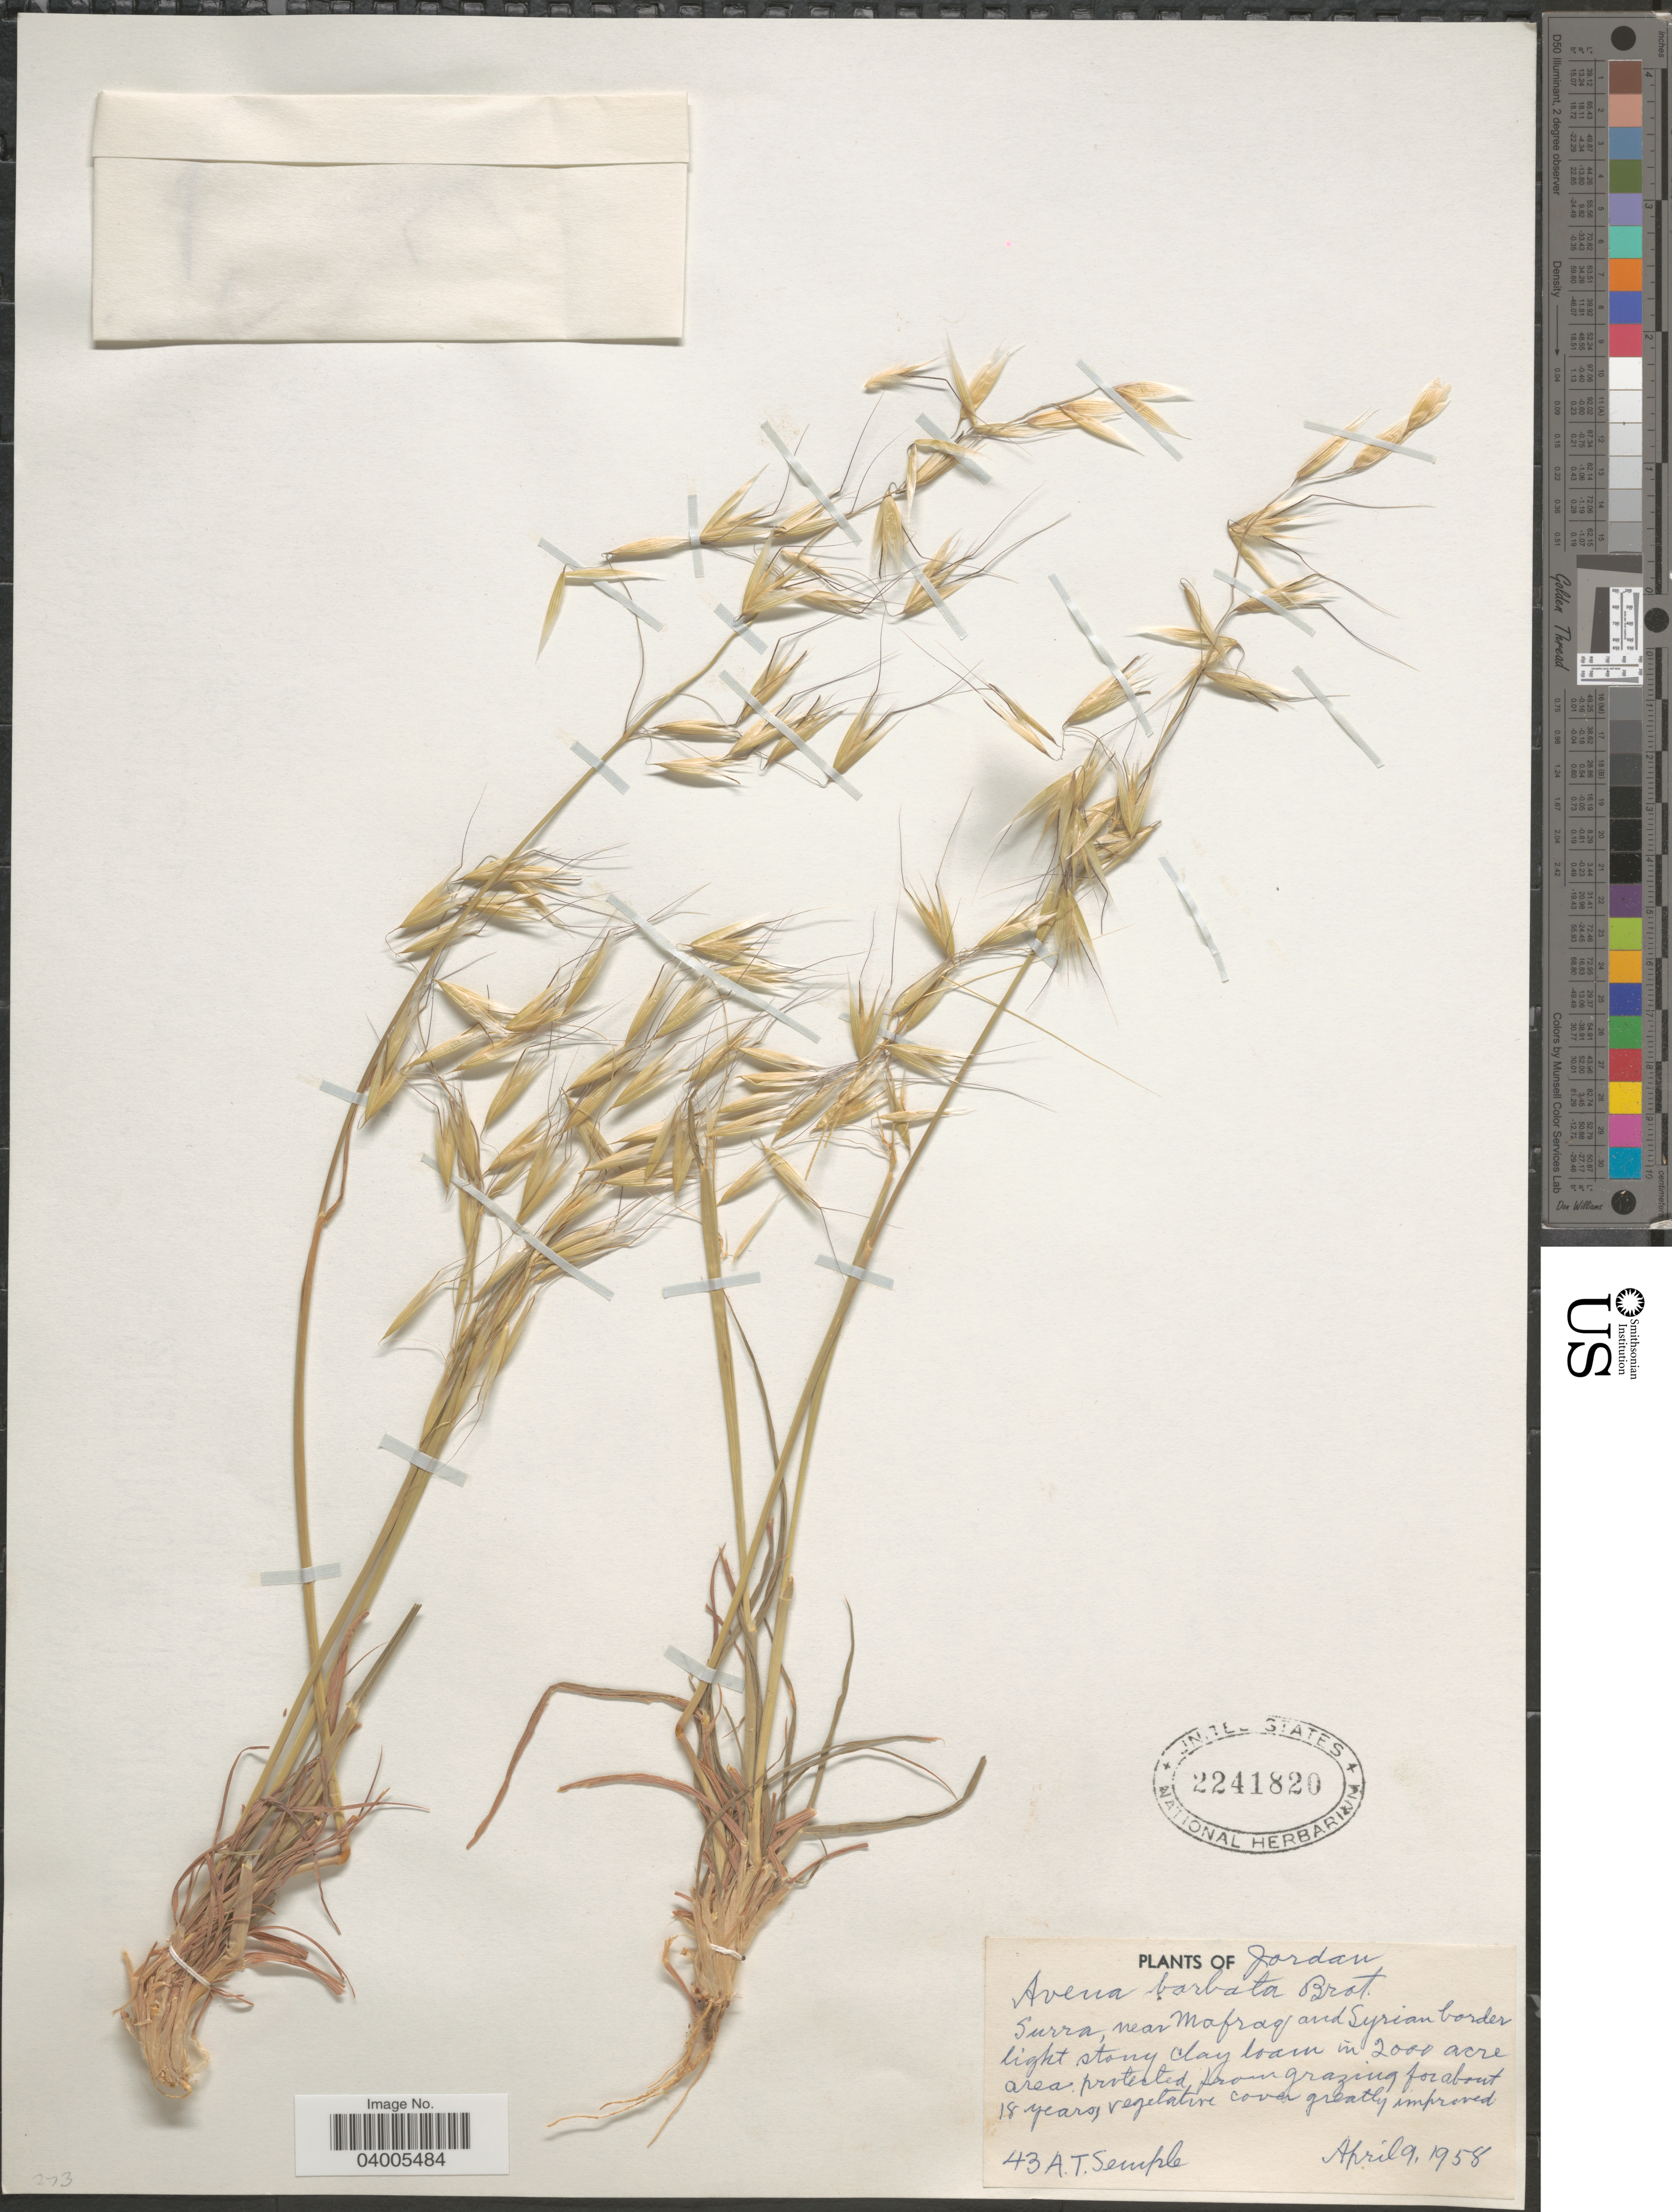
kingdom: Plantae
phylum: Tracheophyta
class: Liliopsida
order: Poales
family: Poaceae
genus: Avena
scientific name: Avena barbata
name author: Pott ex Link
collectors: A. Semple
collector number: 43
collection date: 1958-04-09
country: Jordan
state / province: Al Mafraq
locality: Surra, near Mafraq and Syrian border.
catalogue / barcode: US 2241820